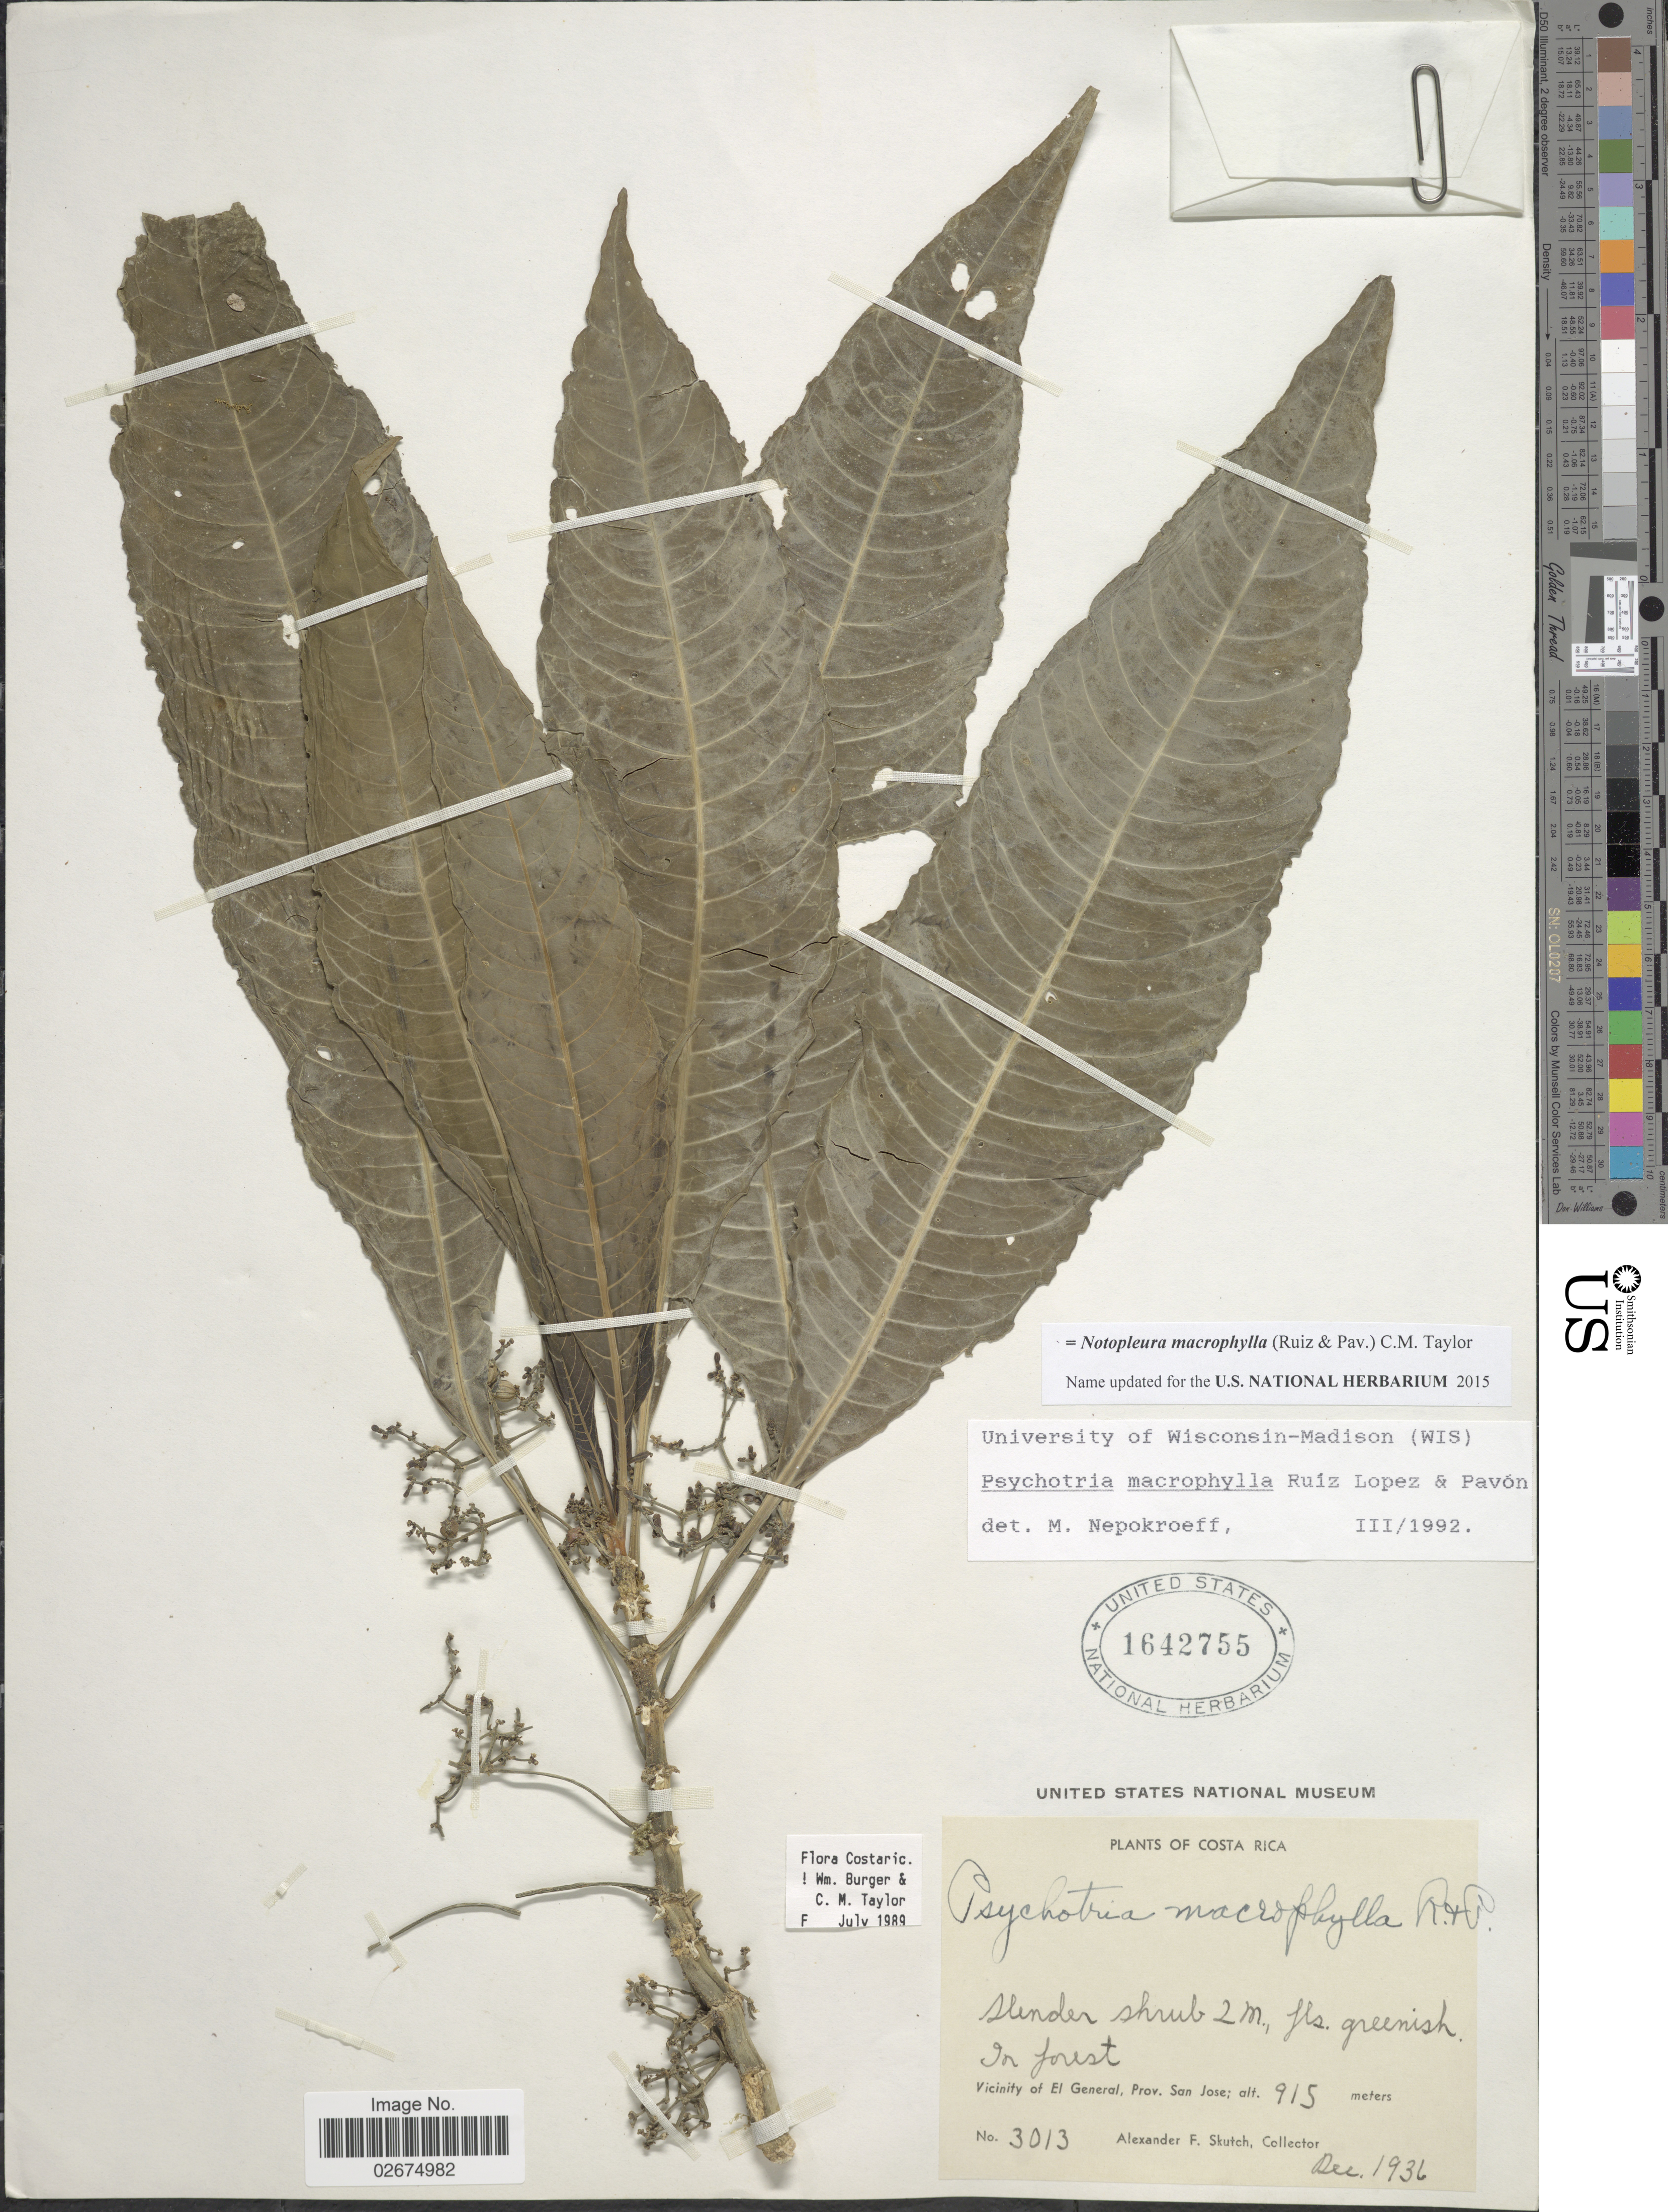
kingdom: Plantae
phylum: Tracheophyta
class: Magnoliopsida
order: Gentianales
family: Rubiaceae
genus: Notopleura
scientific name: Notopleura macrophylla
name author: (Ruiz & Pav.) C.M. Taylor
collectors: A. F. Skutch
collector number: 3013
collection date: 1936-12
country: Costa Rica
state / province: San José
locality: Vicinity of El General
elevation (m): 915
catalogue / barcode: US 1642755